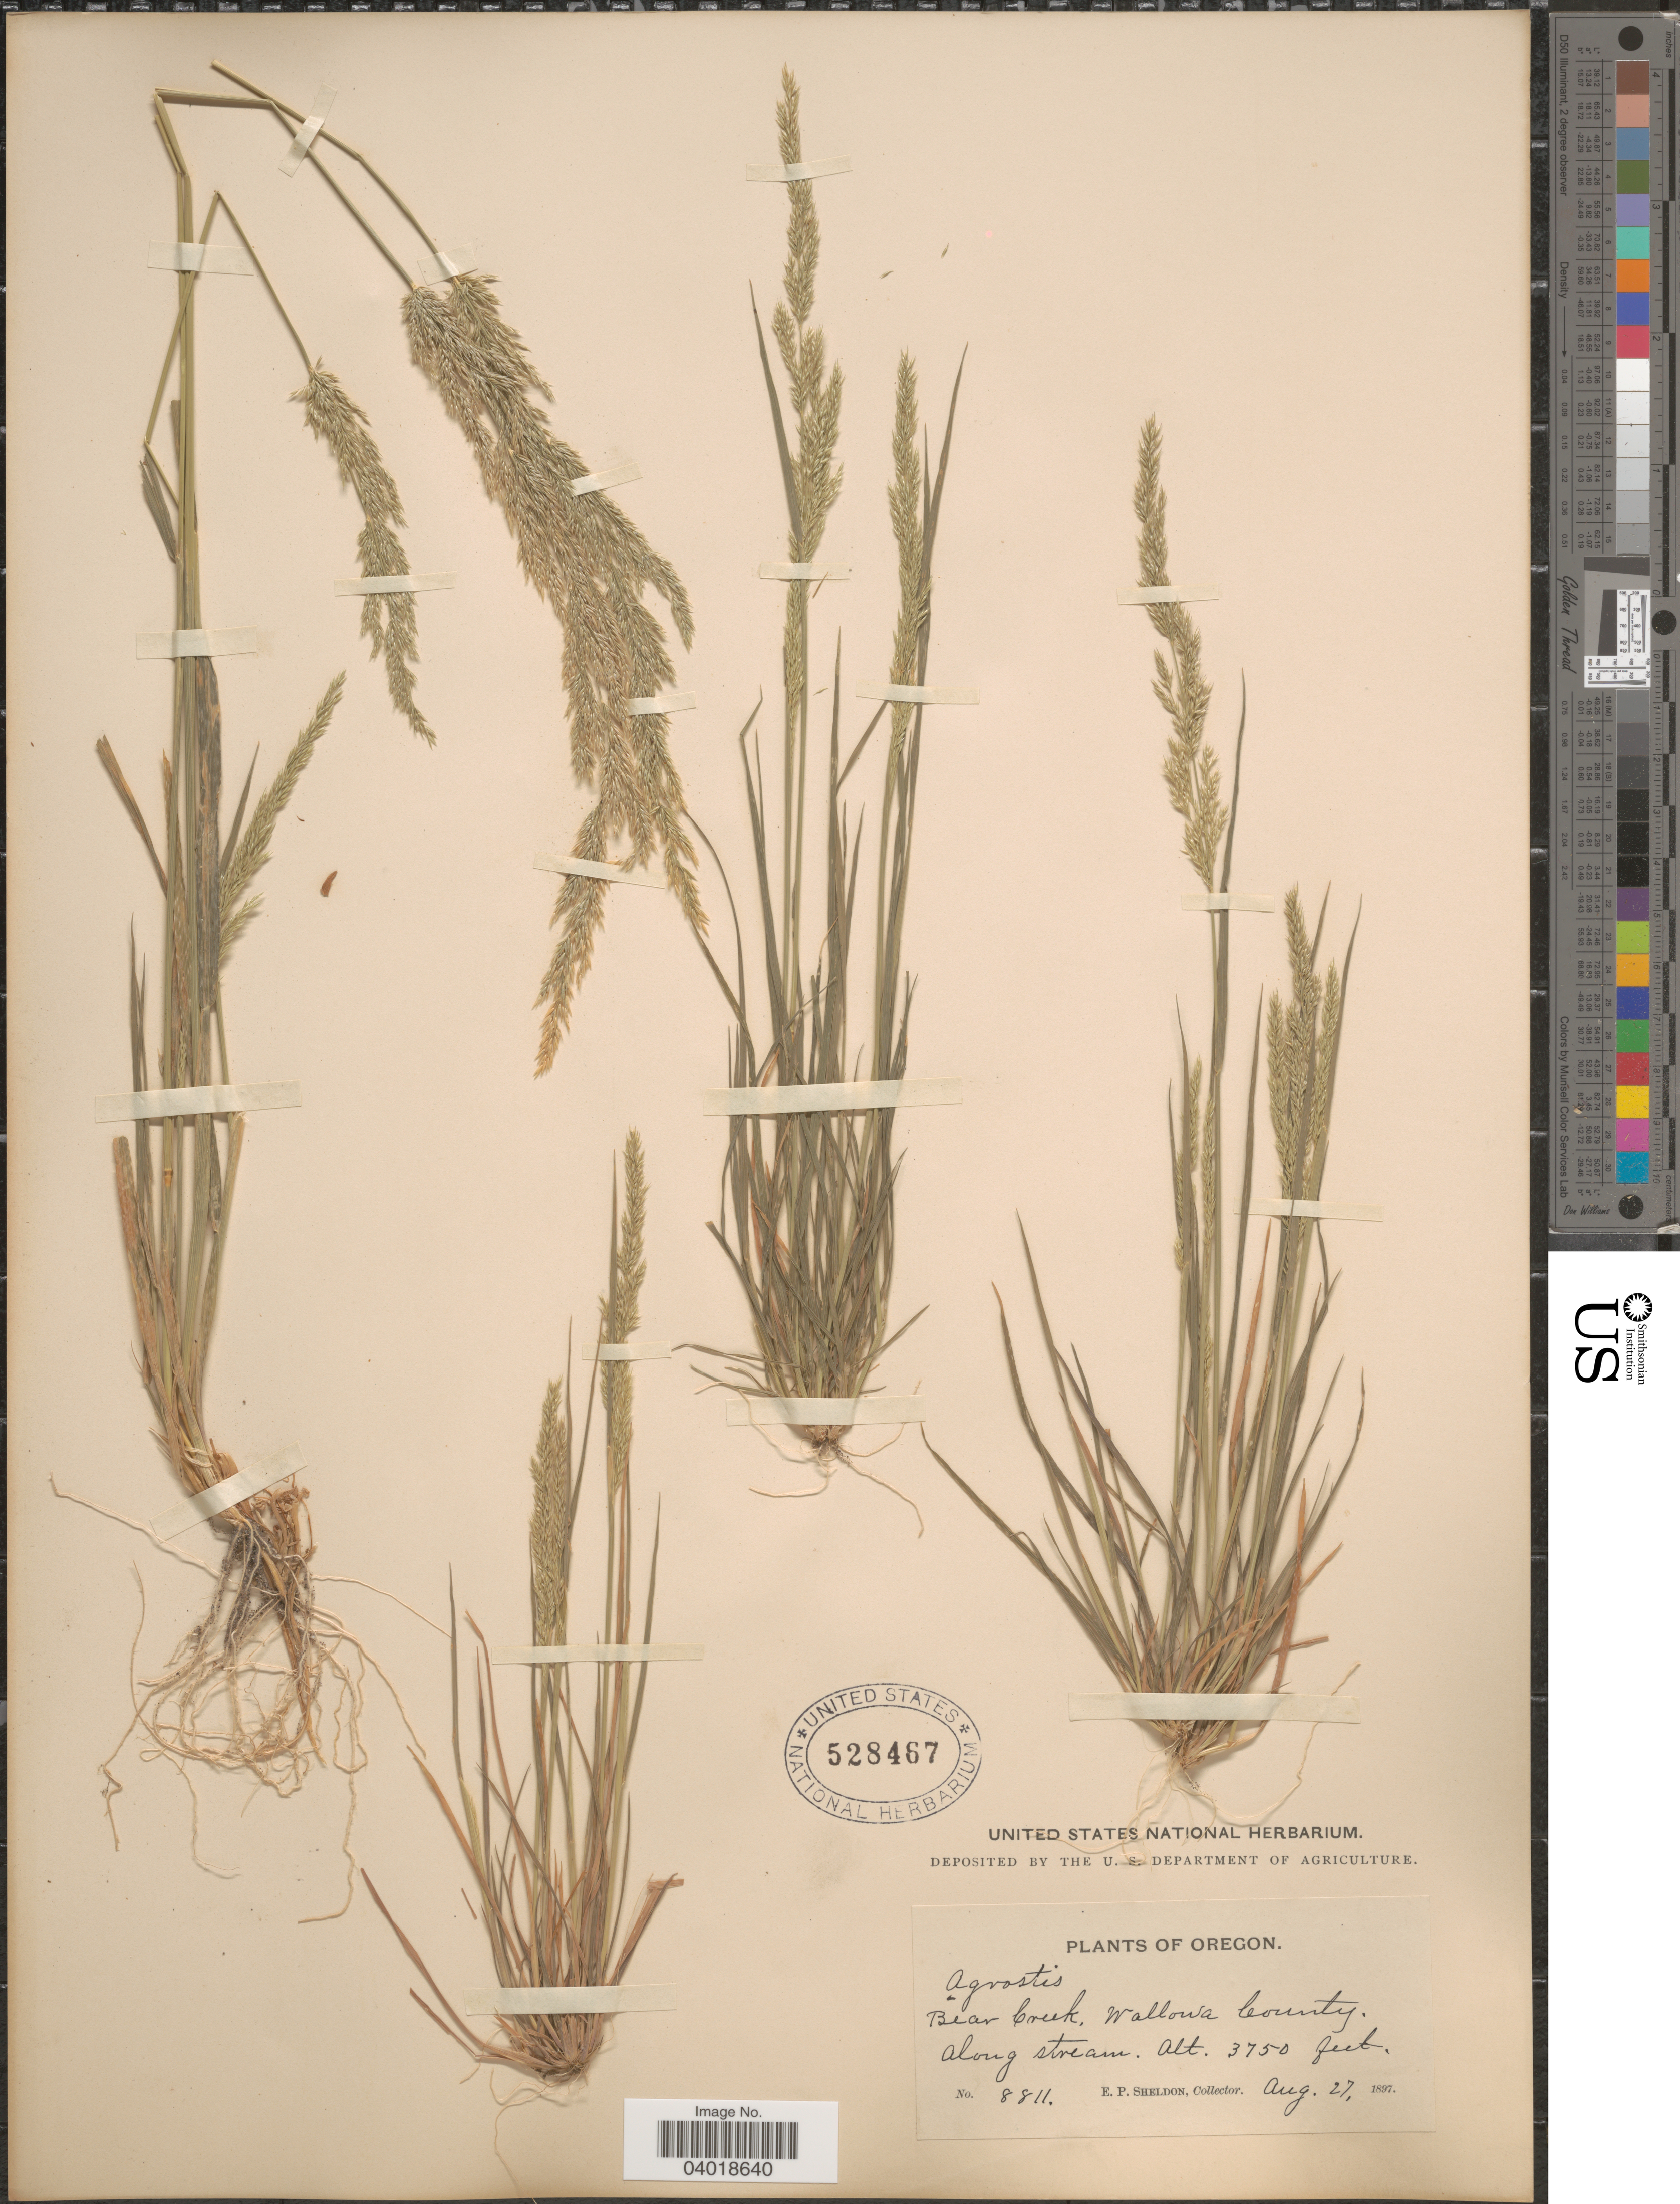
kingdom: Plantae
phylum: Tracheophyta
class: Liliopsida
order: Poales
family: Poaceae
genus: Agrostis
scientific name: Agrostis exarata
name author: Trin.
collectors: E. P. Sheldon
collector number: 8811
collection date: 1897-08-27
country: United States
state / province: Oregon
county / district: Wallowa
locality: Bear Creek, Wallowa County. Along stream.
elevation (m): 1143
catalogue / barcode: US 528467